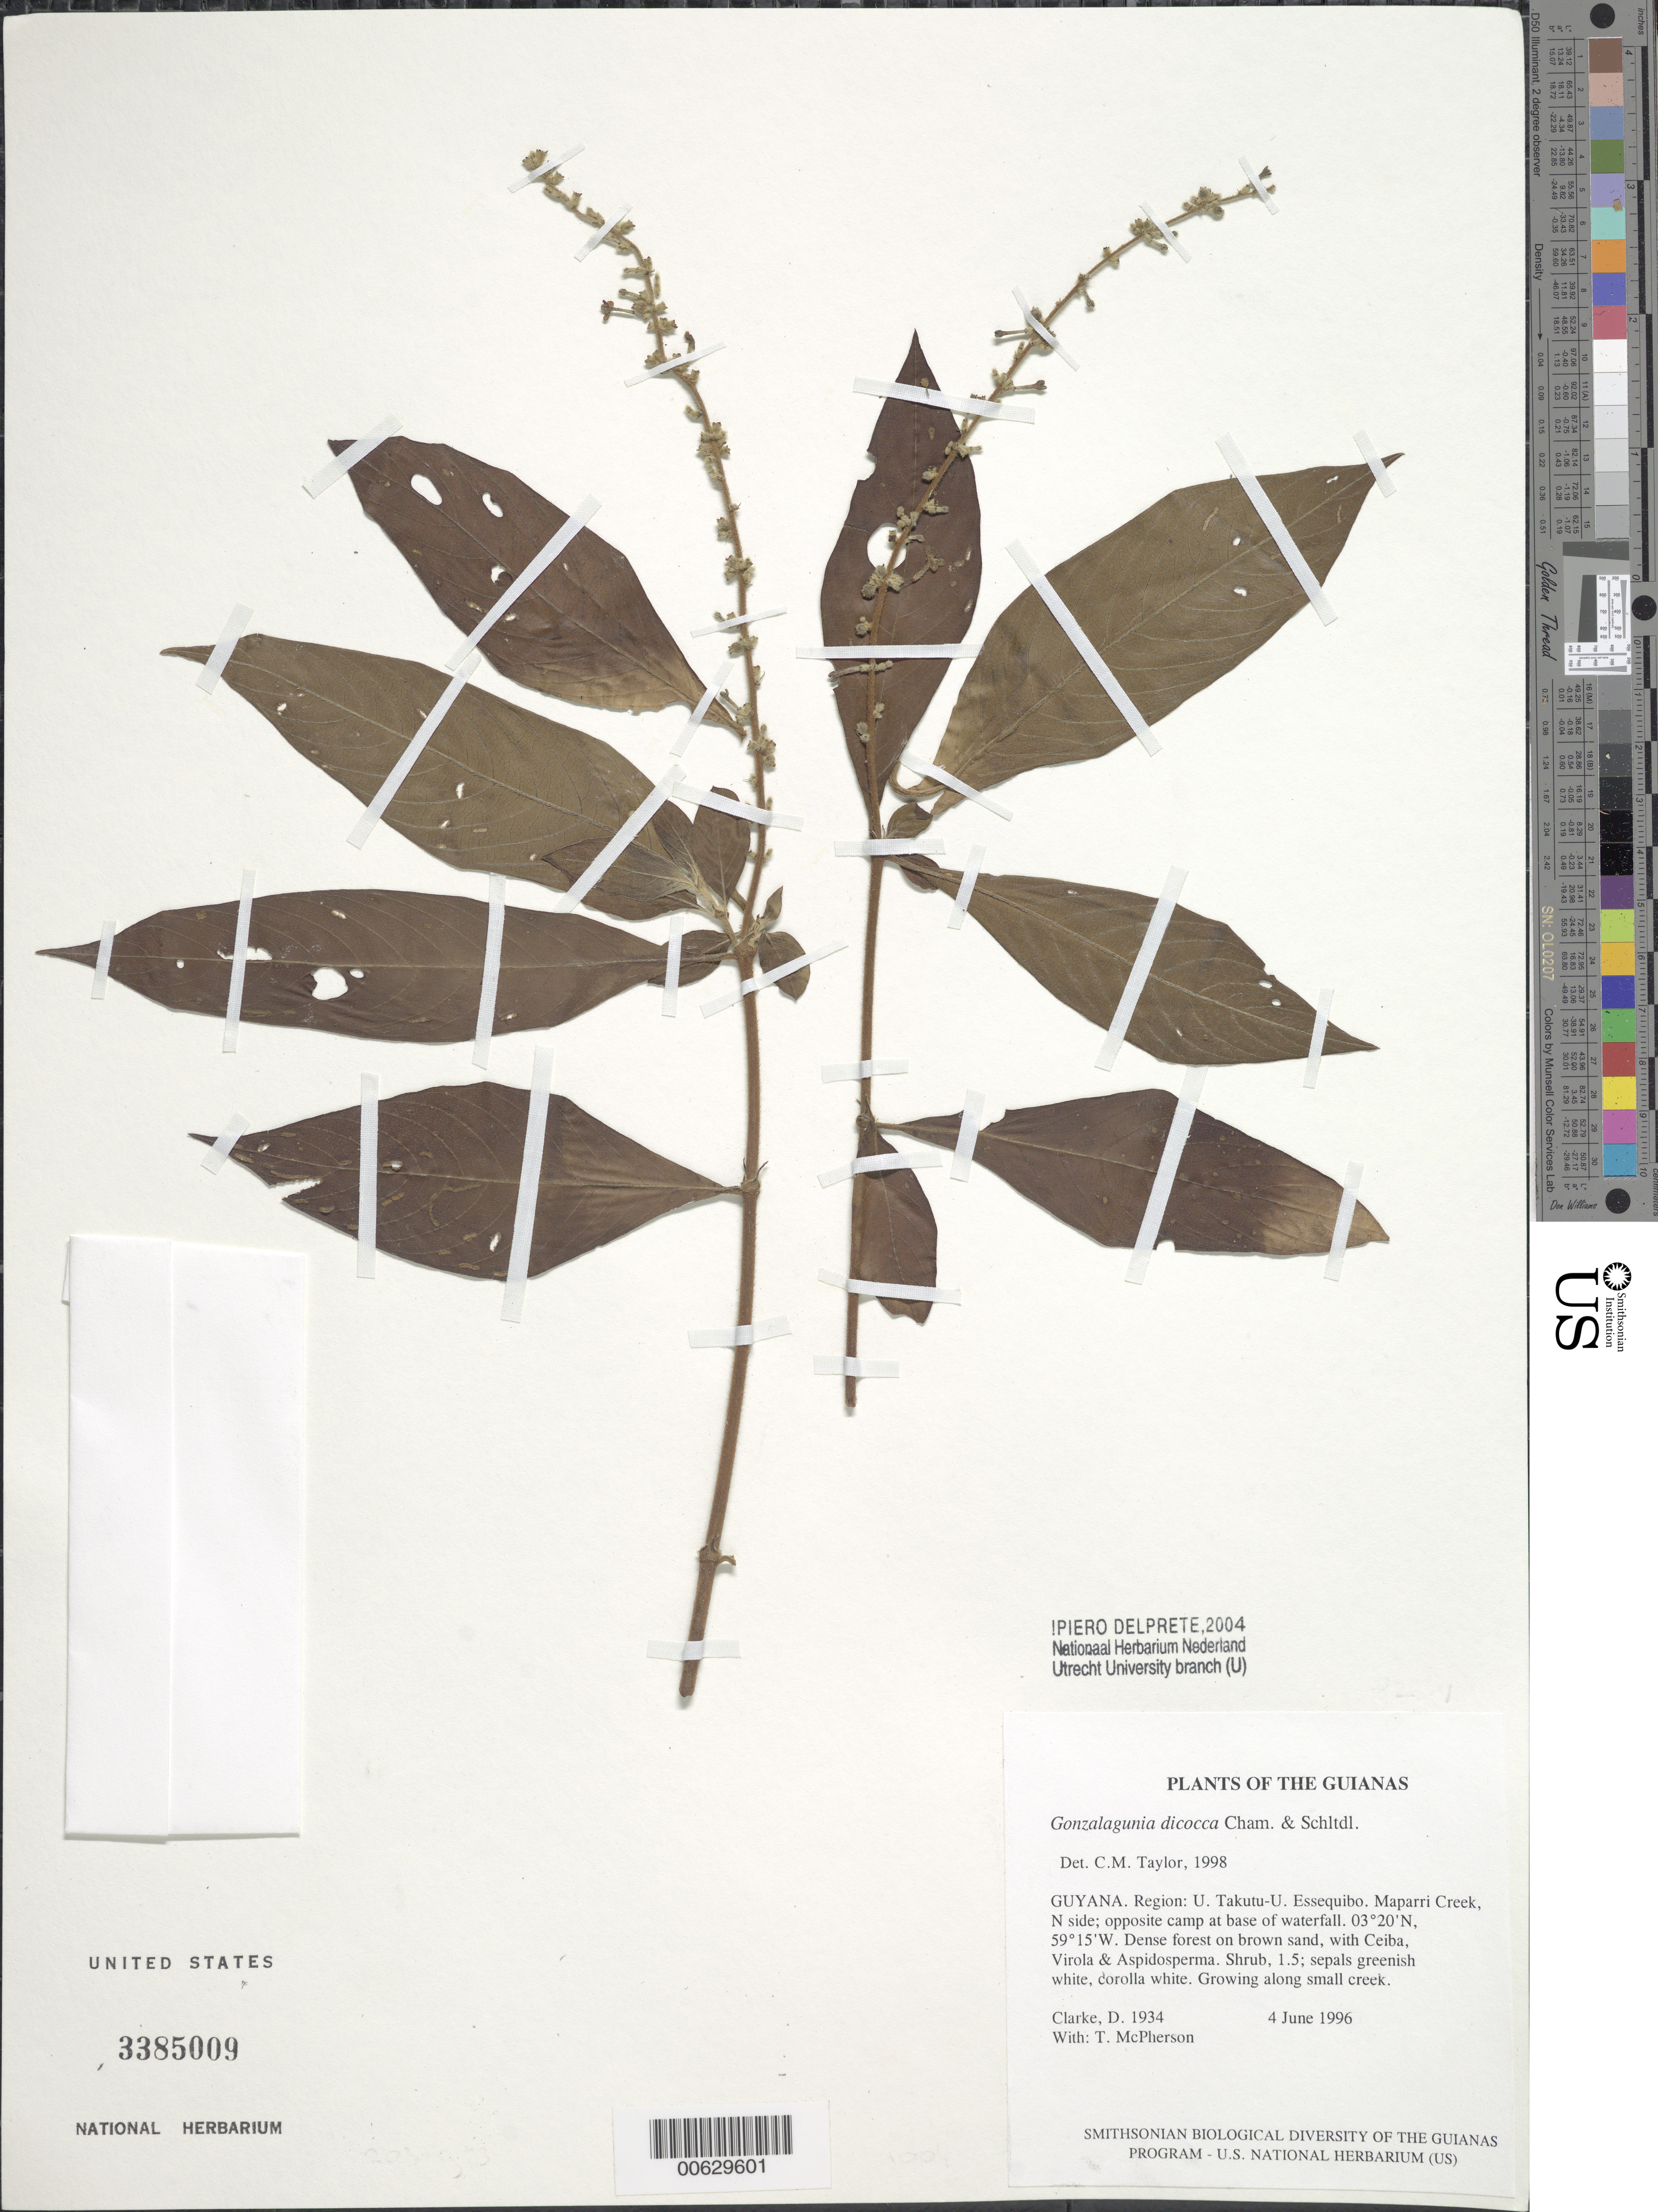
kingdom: Plantae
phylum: Tracheophyta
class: Magnoliopsida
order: Gentianales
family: Rubiaceae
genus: Gonzalagunia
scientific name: Gonzalagunia dicocca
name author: Cham. & Schltdl.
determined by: Taylor, Charlotte M.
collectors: H. D. Clarke & T. McPherson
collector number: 1934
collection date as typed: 4 June 1996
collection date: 1996-06-04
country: Guyana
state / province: U. Takutu-U. Essequibo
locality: Maparri Creek, N side; opposite camp at base of waterfall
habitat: Dense forest on brown sand, with Ceiba, Virola & Aspidosperma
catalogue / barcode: US 3385009